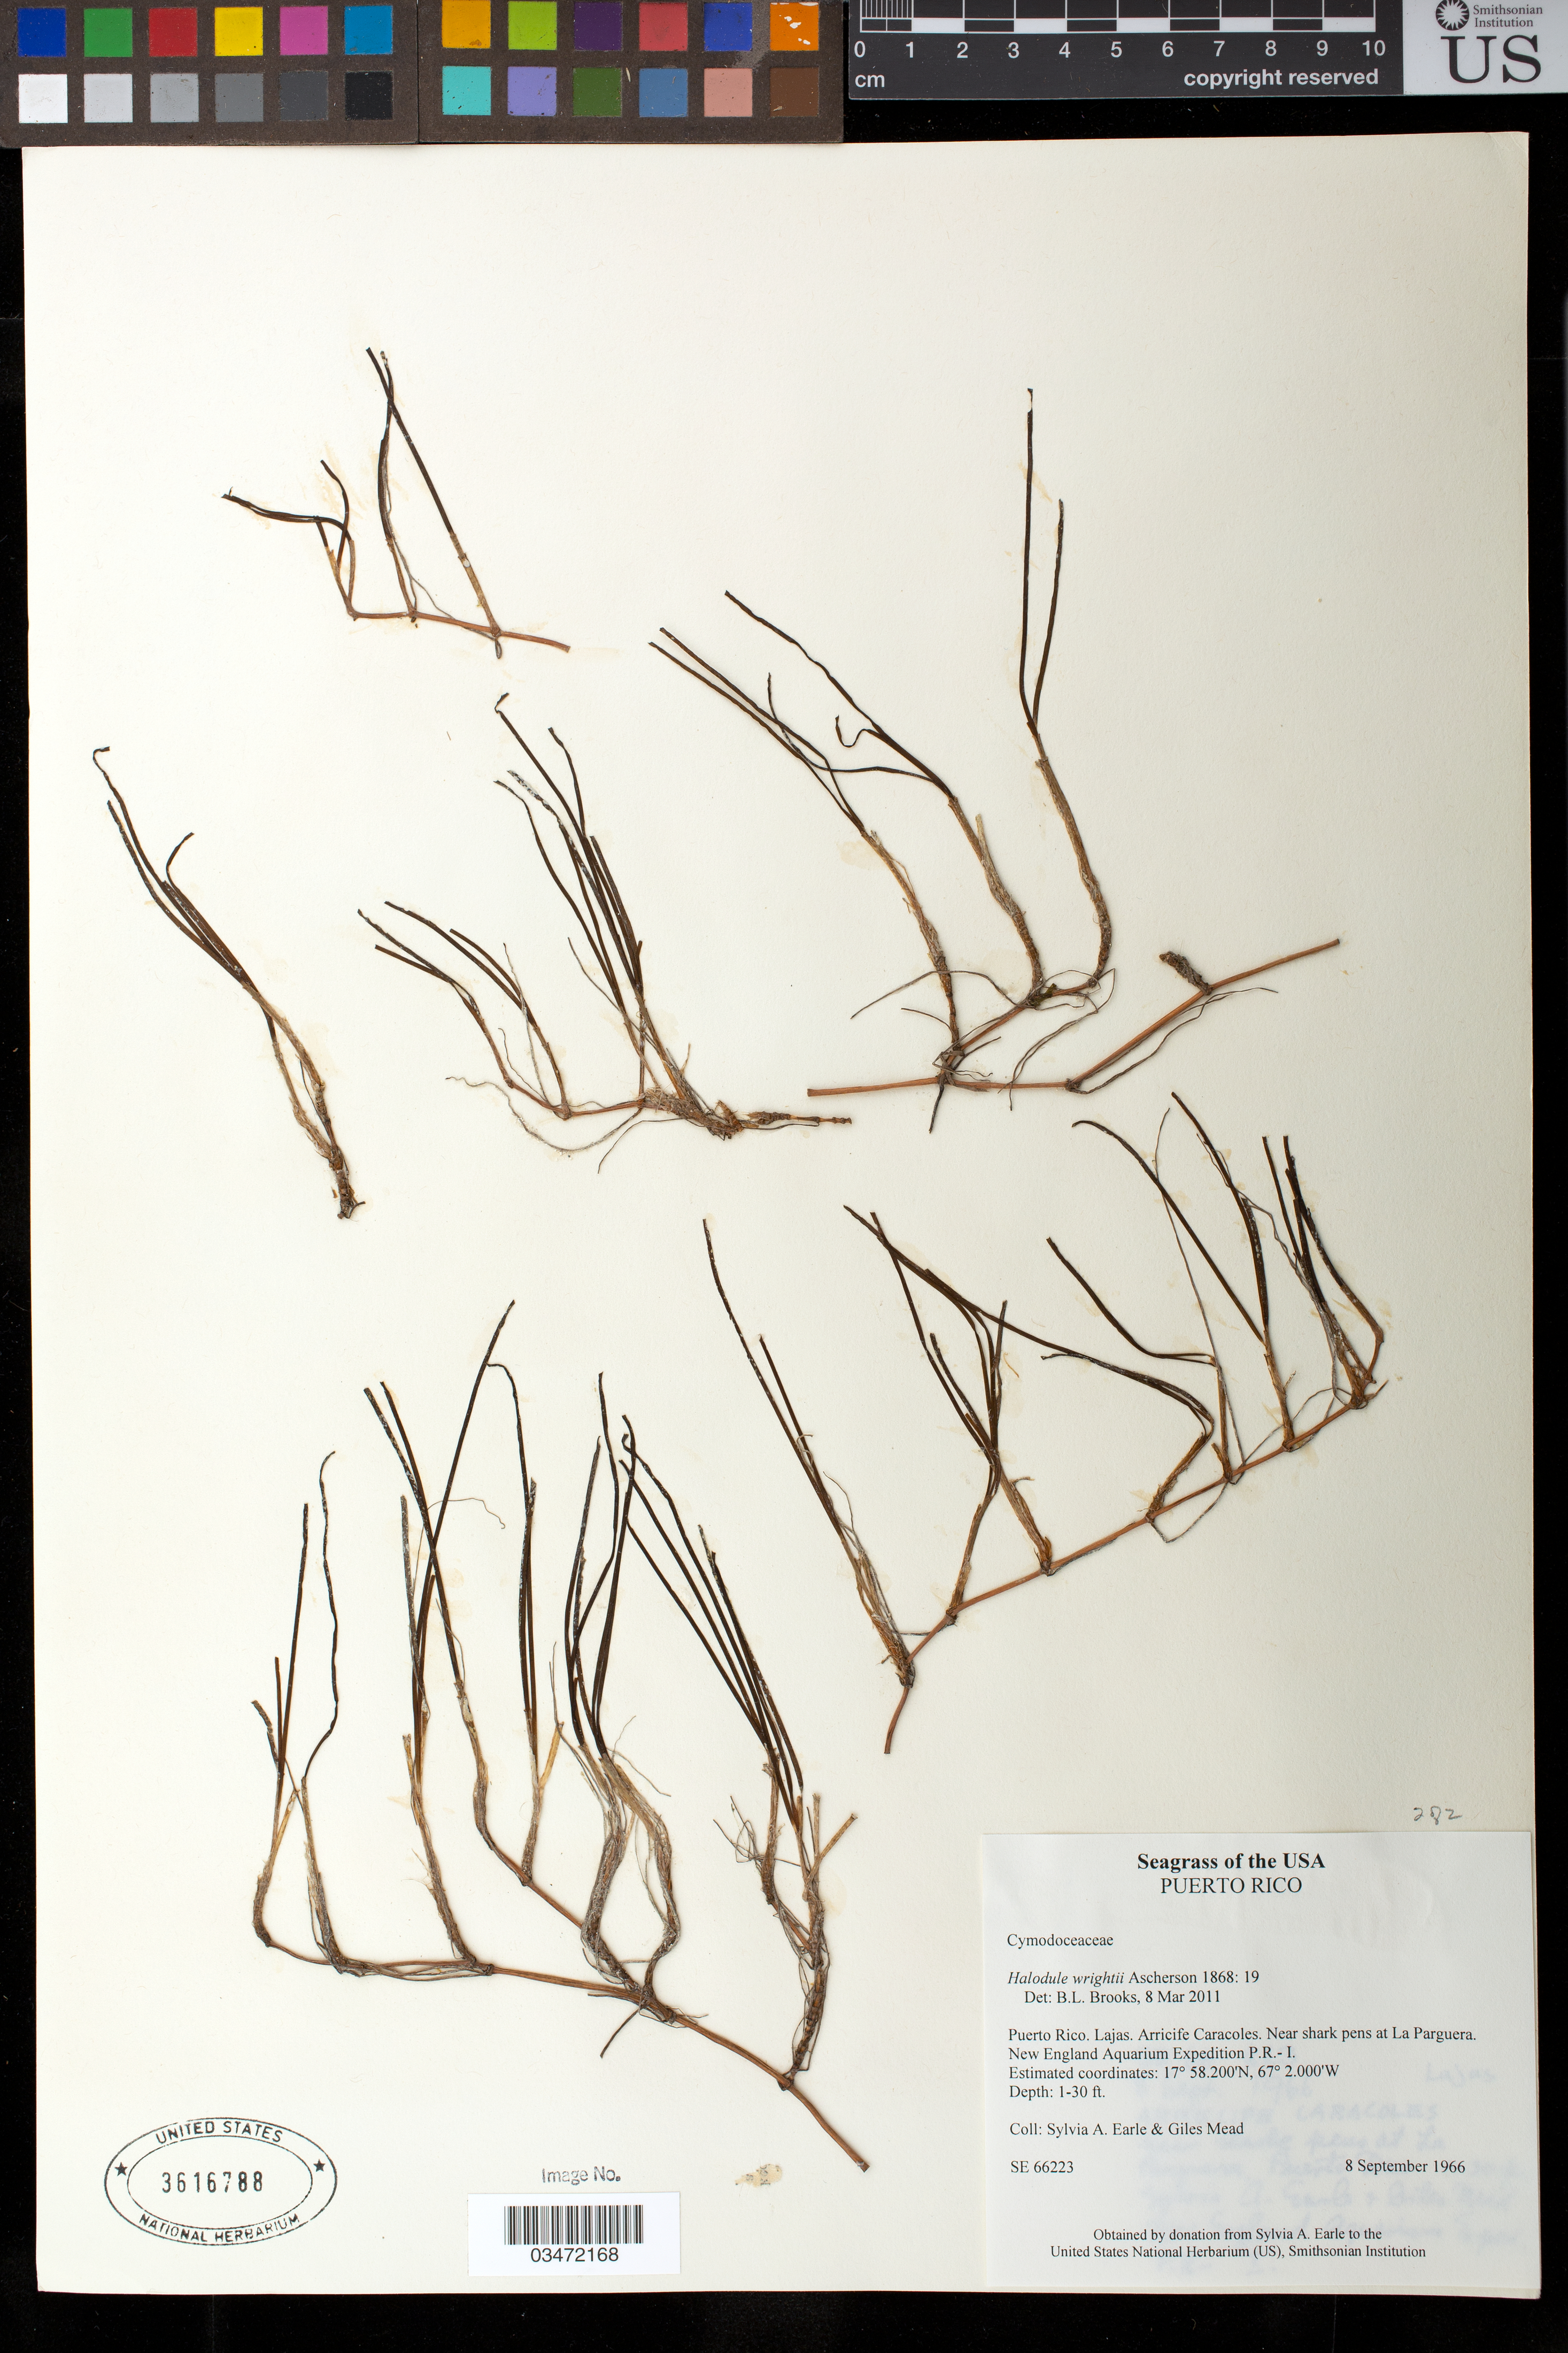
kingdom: Plantae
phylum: Tracheophyta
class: Liliopsida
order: Alismatales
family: Cymodoceaceae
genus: Halodule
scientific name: Halodule wrightii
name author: Asch.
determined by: Brooks, B. L., (BOT), Smithsonian Institution - National Museum of Natural History (UNITED STATES)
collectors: S. A. Earle & G. W. Mead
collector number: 66223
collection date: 1966-09-08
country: Puerto Rico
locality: Lajas. Arricife Caracoles. Near shark pens at La Parguera, New England Aquarium Expedition P.R.-1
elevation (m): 0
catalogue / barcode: US 3616788